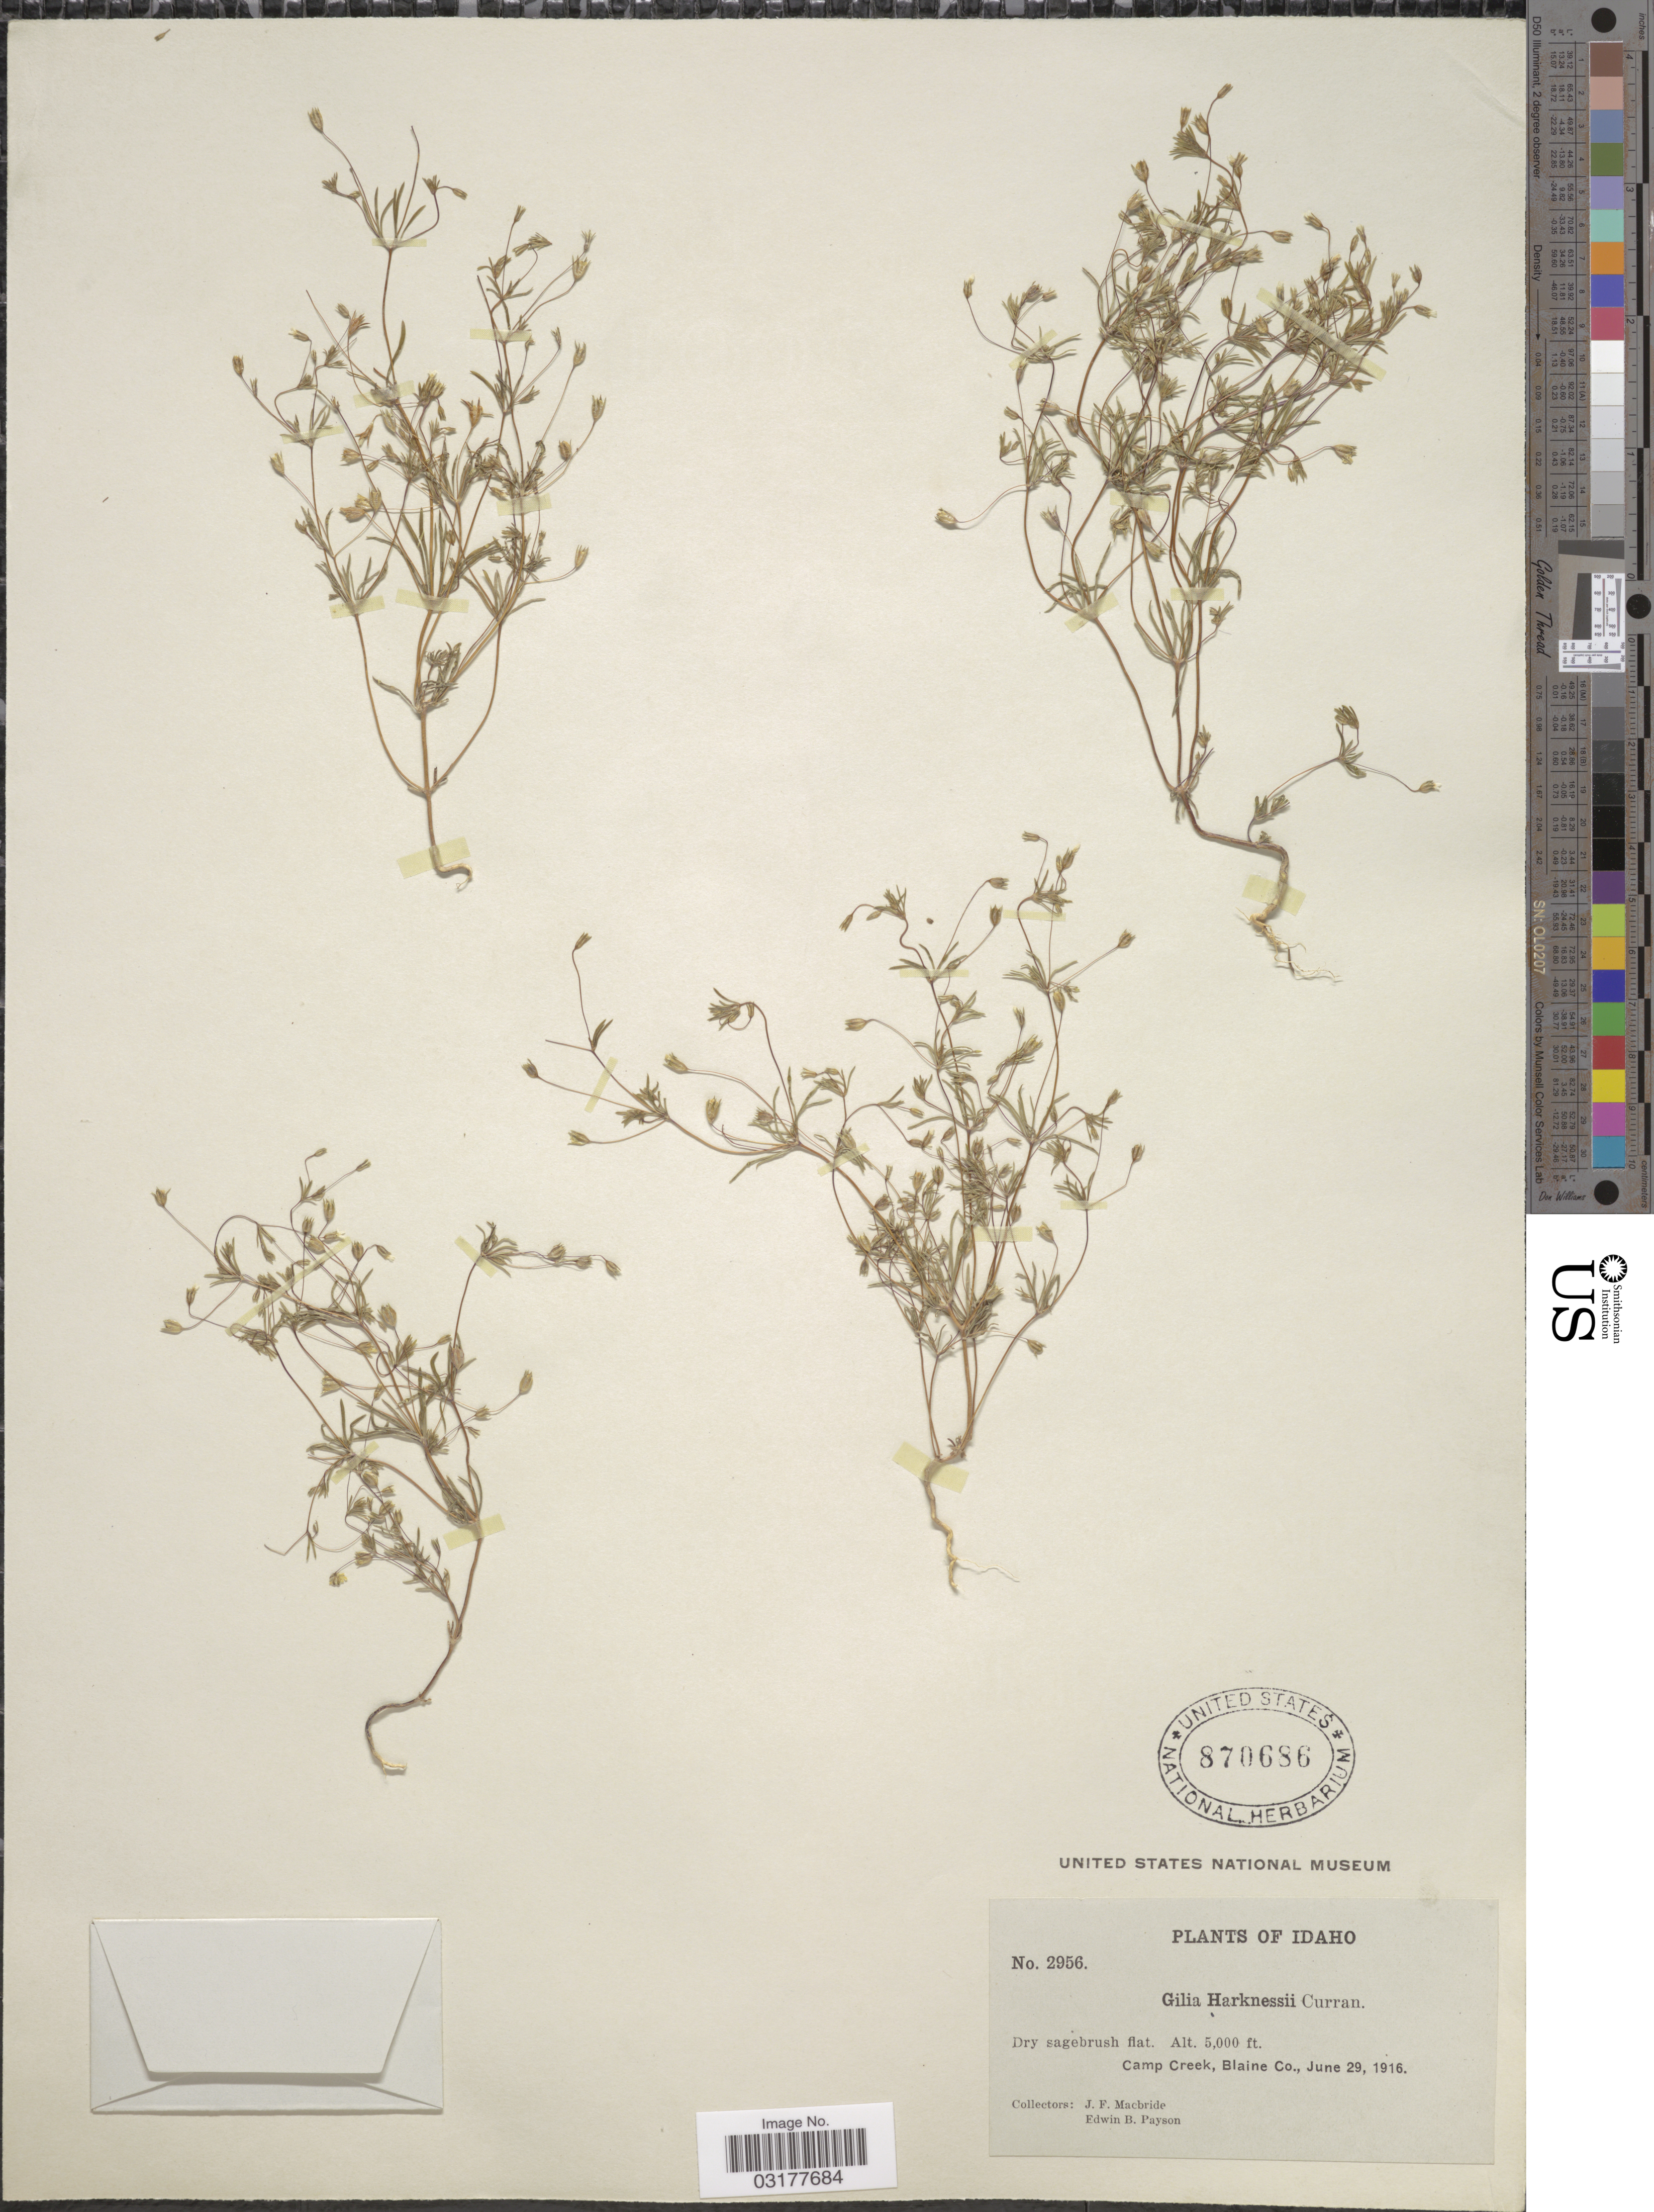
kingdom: Plantae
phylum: Tracheophyta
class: Magnoliopsida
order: Ericales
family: Polemoniaceae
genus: Leptosiphon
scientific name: Leptosiphon septentrionalis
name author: (H. Mason) J.M. Porter & L.A. Johnson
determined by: Strong, Mark T., (BOT), Smithsonian Institution - National Museum of Natural History (UNITED STATES)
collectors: J. F. Macbride & E. B. Payson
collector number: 2956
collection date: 1916-06-29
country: United States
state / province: Idaho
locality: Camp Creek, Blaine Co.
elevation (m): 1524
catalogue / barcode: US 870686